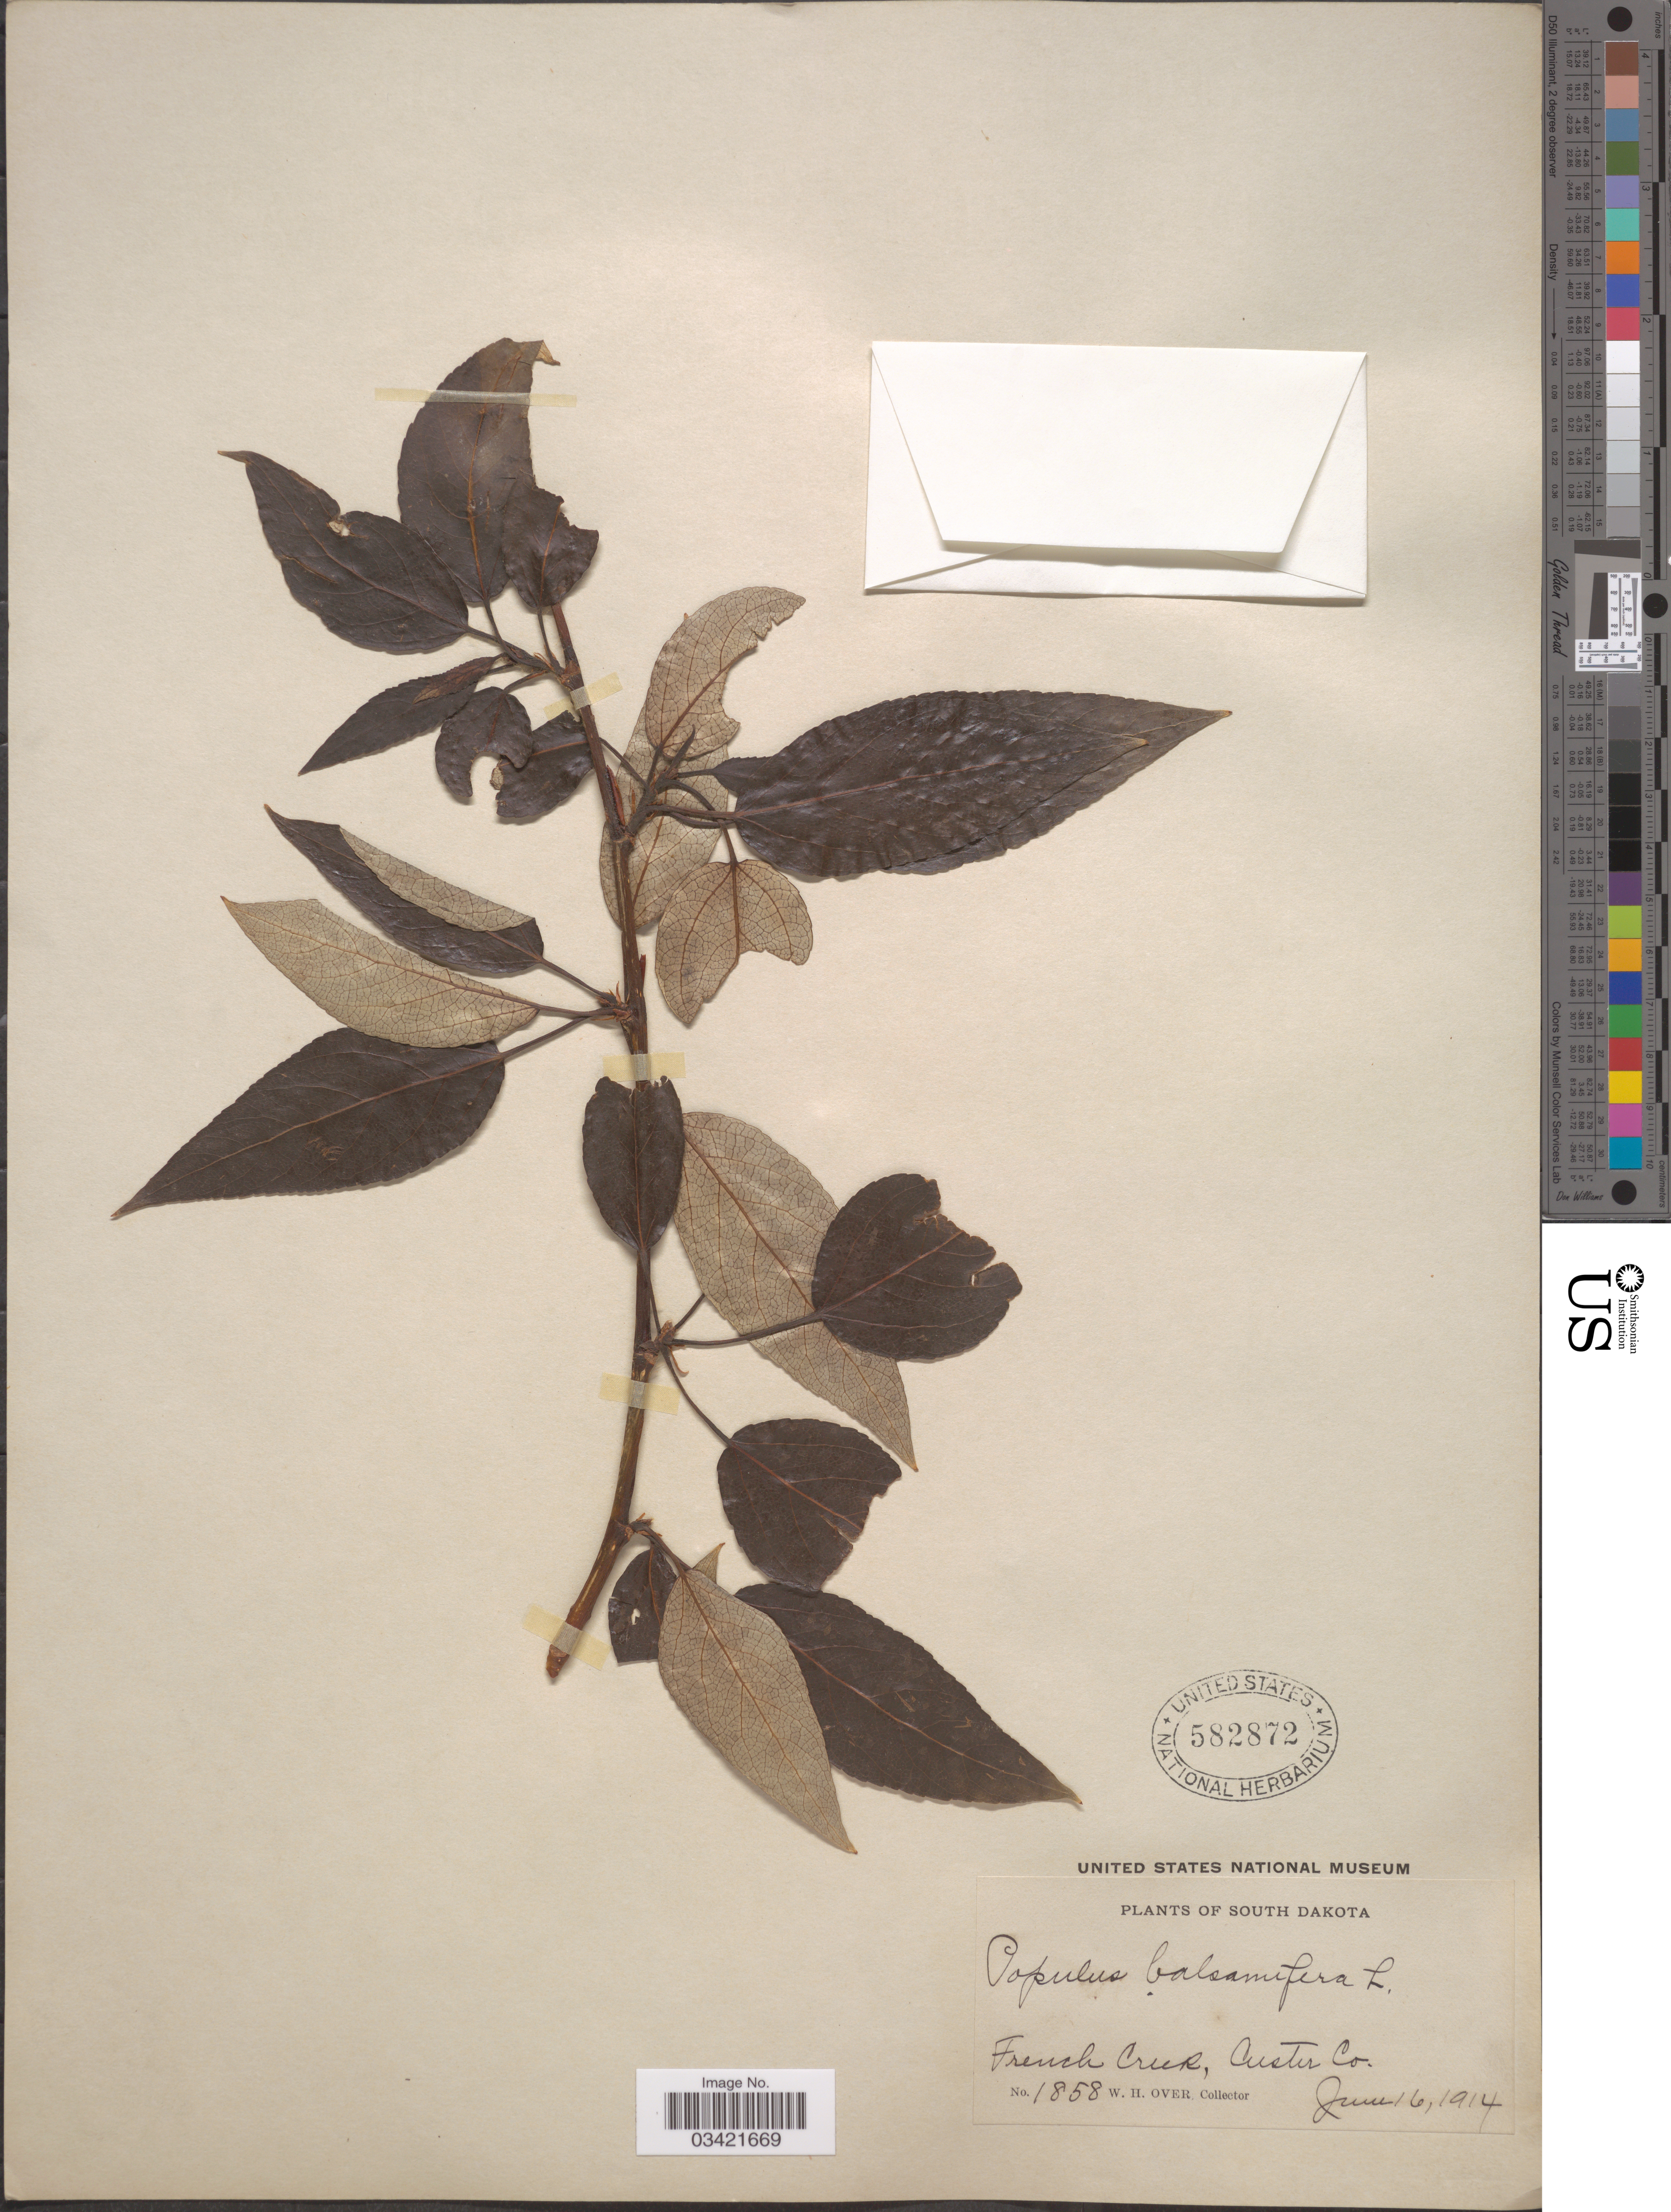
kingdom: Plantae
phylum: Tracheophyta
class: Magnoliopsida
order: Malpighiales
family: Salicaceae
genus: Populus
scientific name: Populus balsamifera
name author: L.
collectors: W. Over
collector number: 1858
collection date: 1914-06-16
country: United States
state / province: South Dakota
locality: French Creek, Custer Co.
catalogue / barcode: US 582872